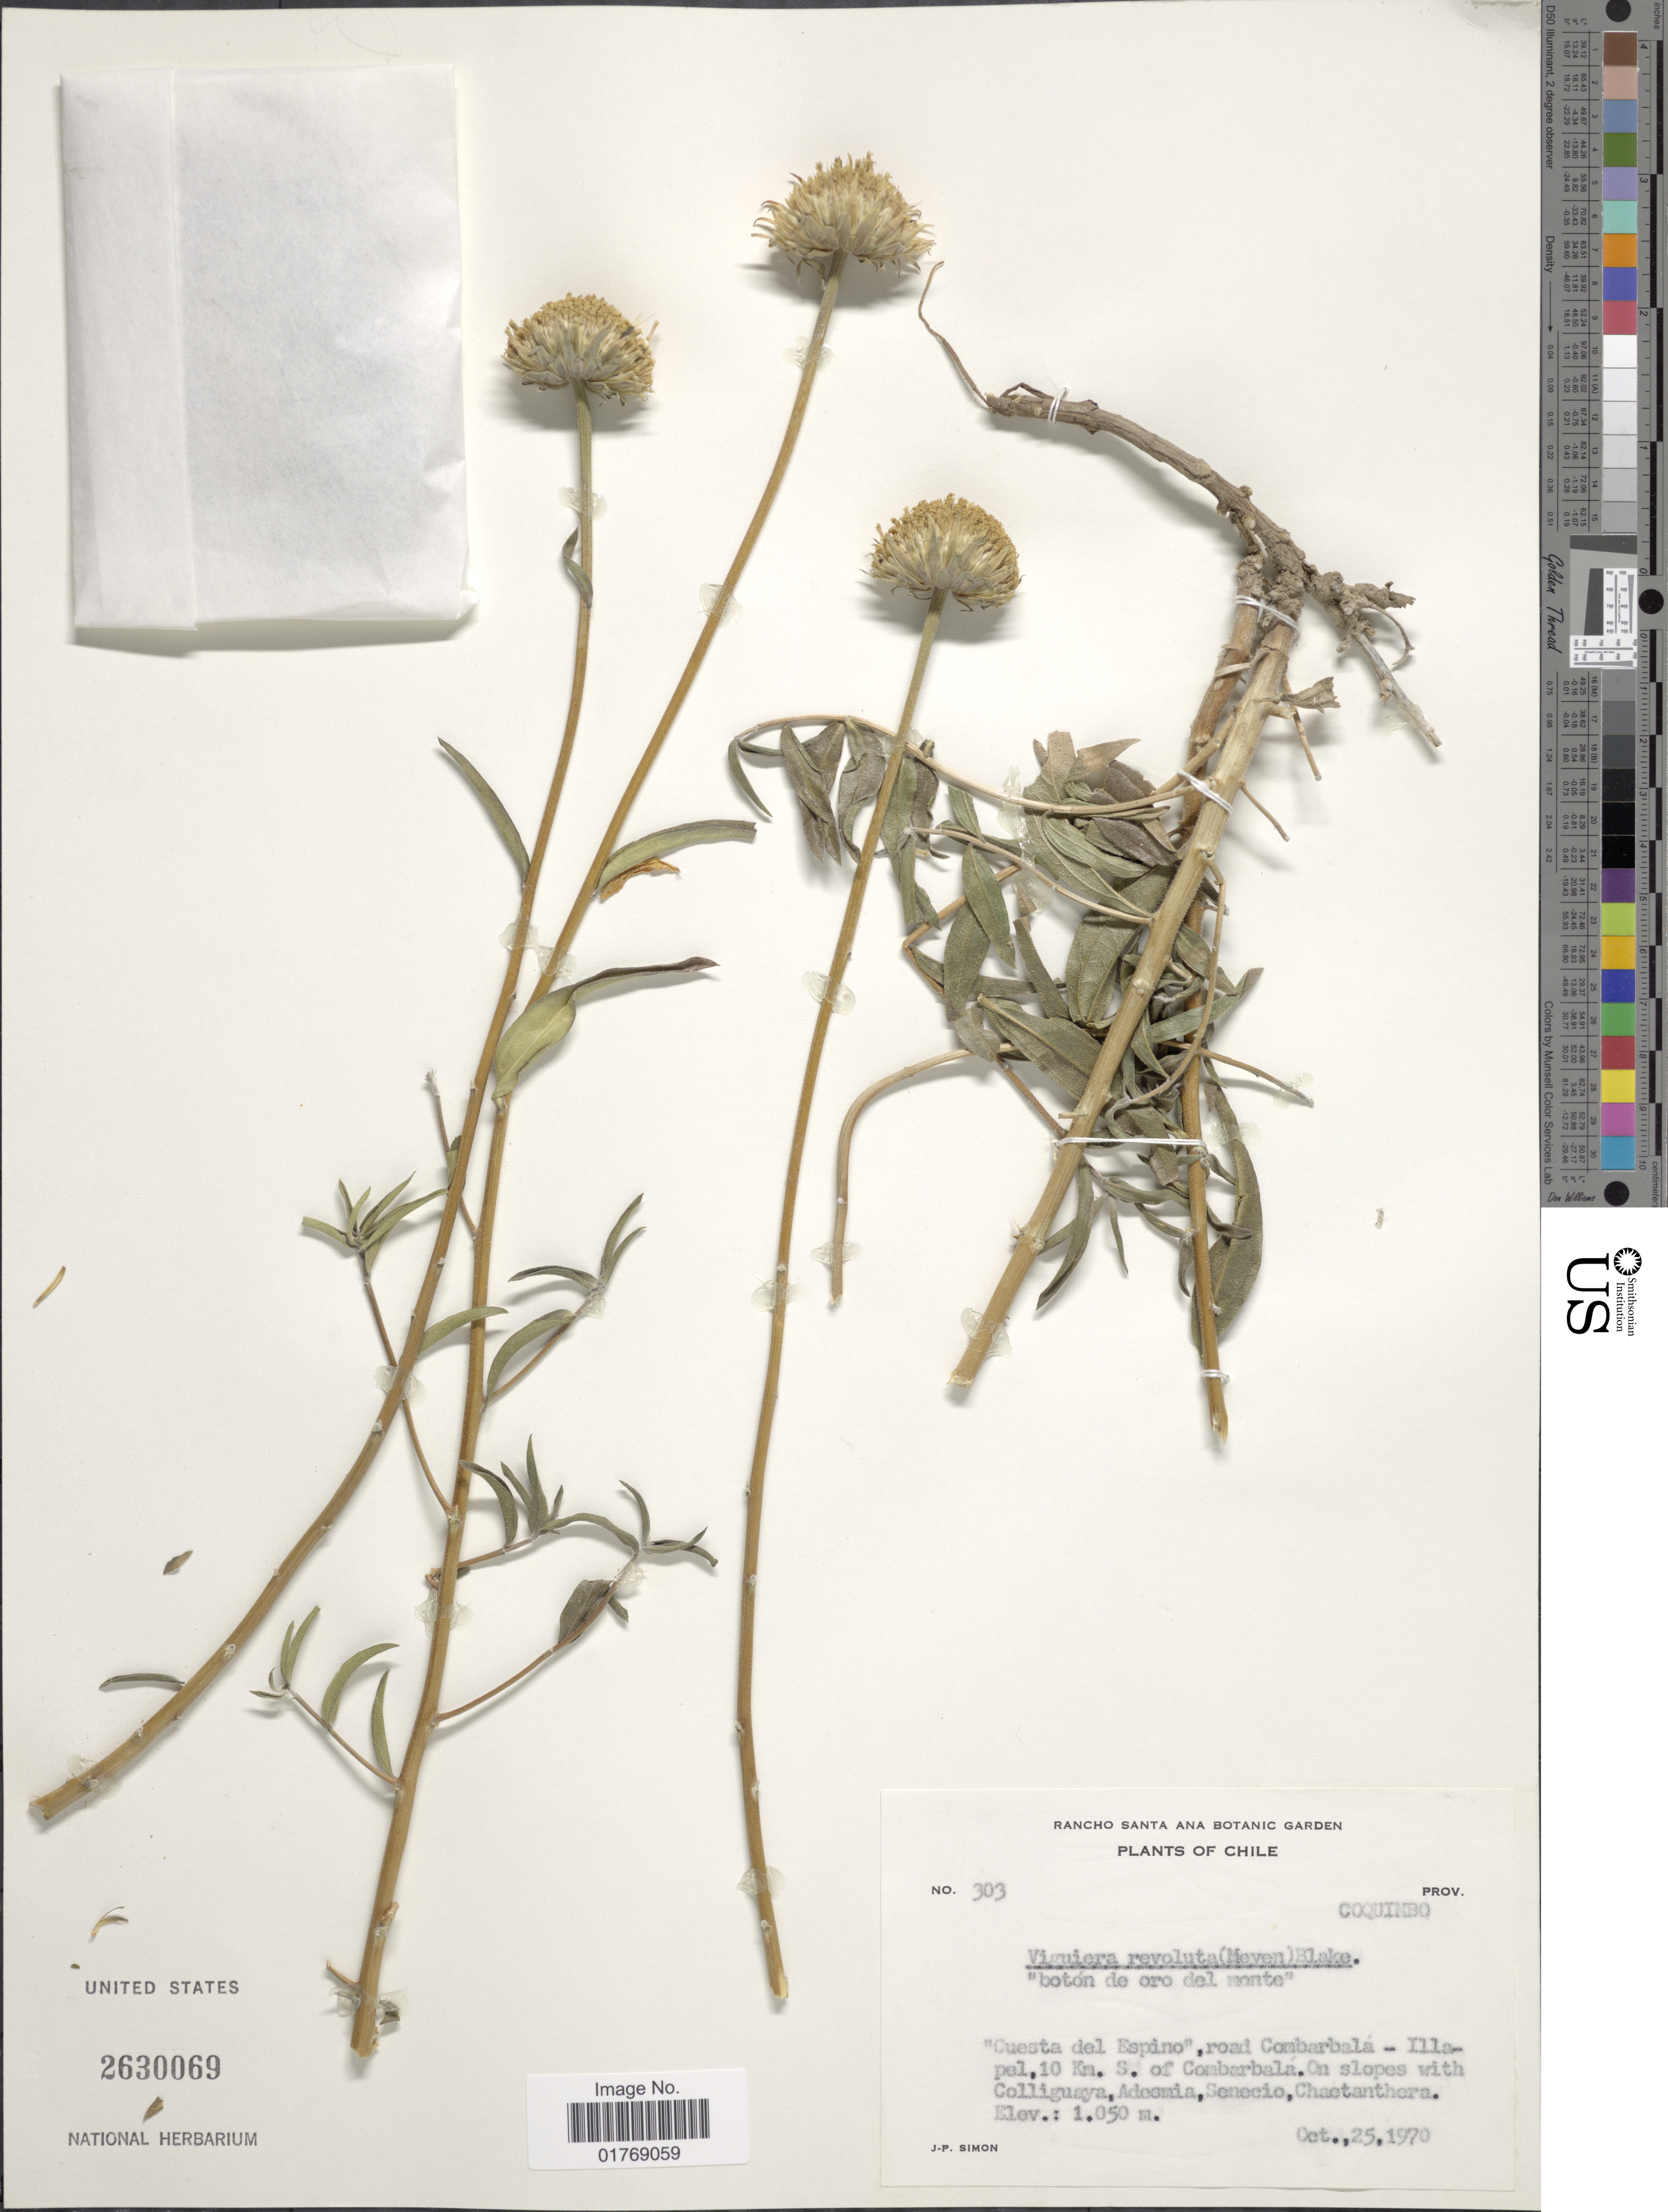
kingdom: Plantae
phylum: Tracheophyta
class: Magnoliopsida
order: Asterales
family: Asteraceae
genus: Viguiera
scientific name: Viguiera revoluta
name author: (Meyen) Blake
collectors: J.-P. Simon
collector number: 303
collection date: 1970-10-25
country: Chile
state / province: Coquimbo (IV)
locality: Prov. Coquimbo. "Cuesta del Espino", road Combarbala - Illapel, 10 Km. S. of Combarbala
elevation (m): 1050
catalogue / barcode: US 2630069